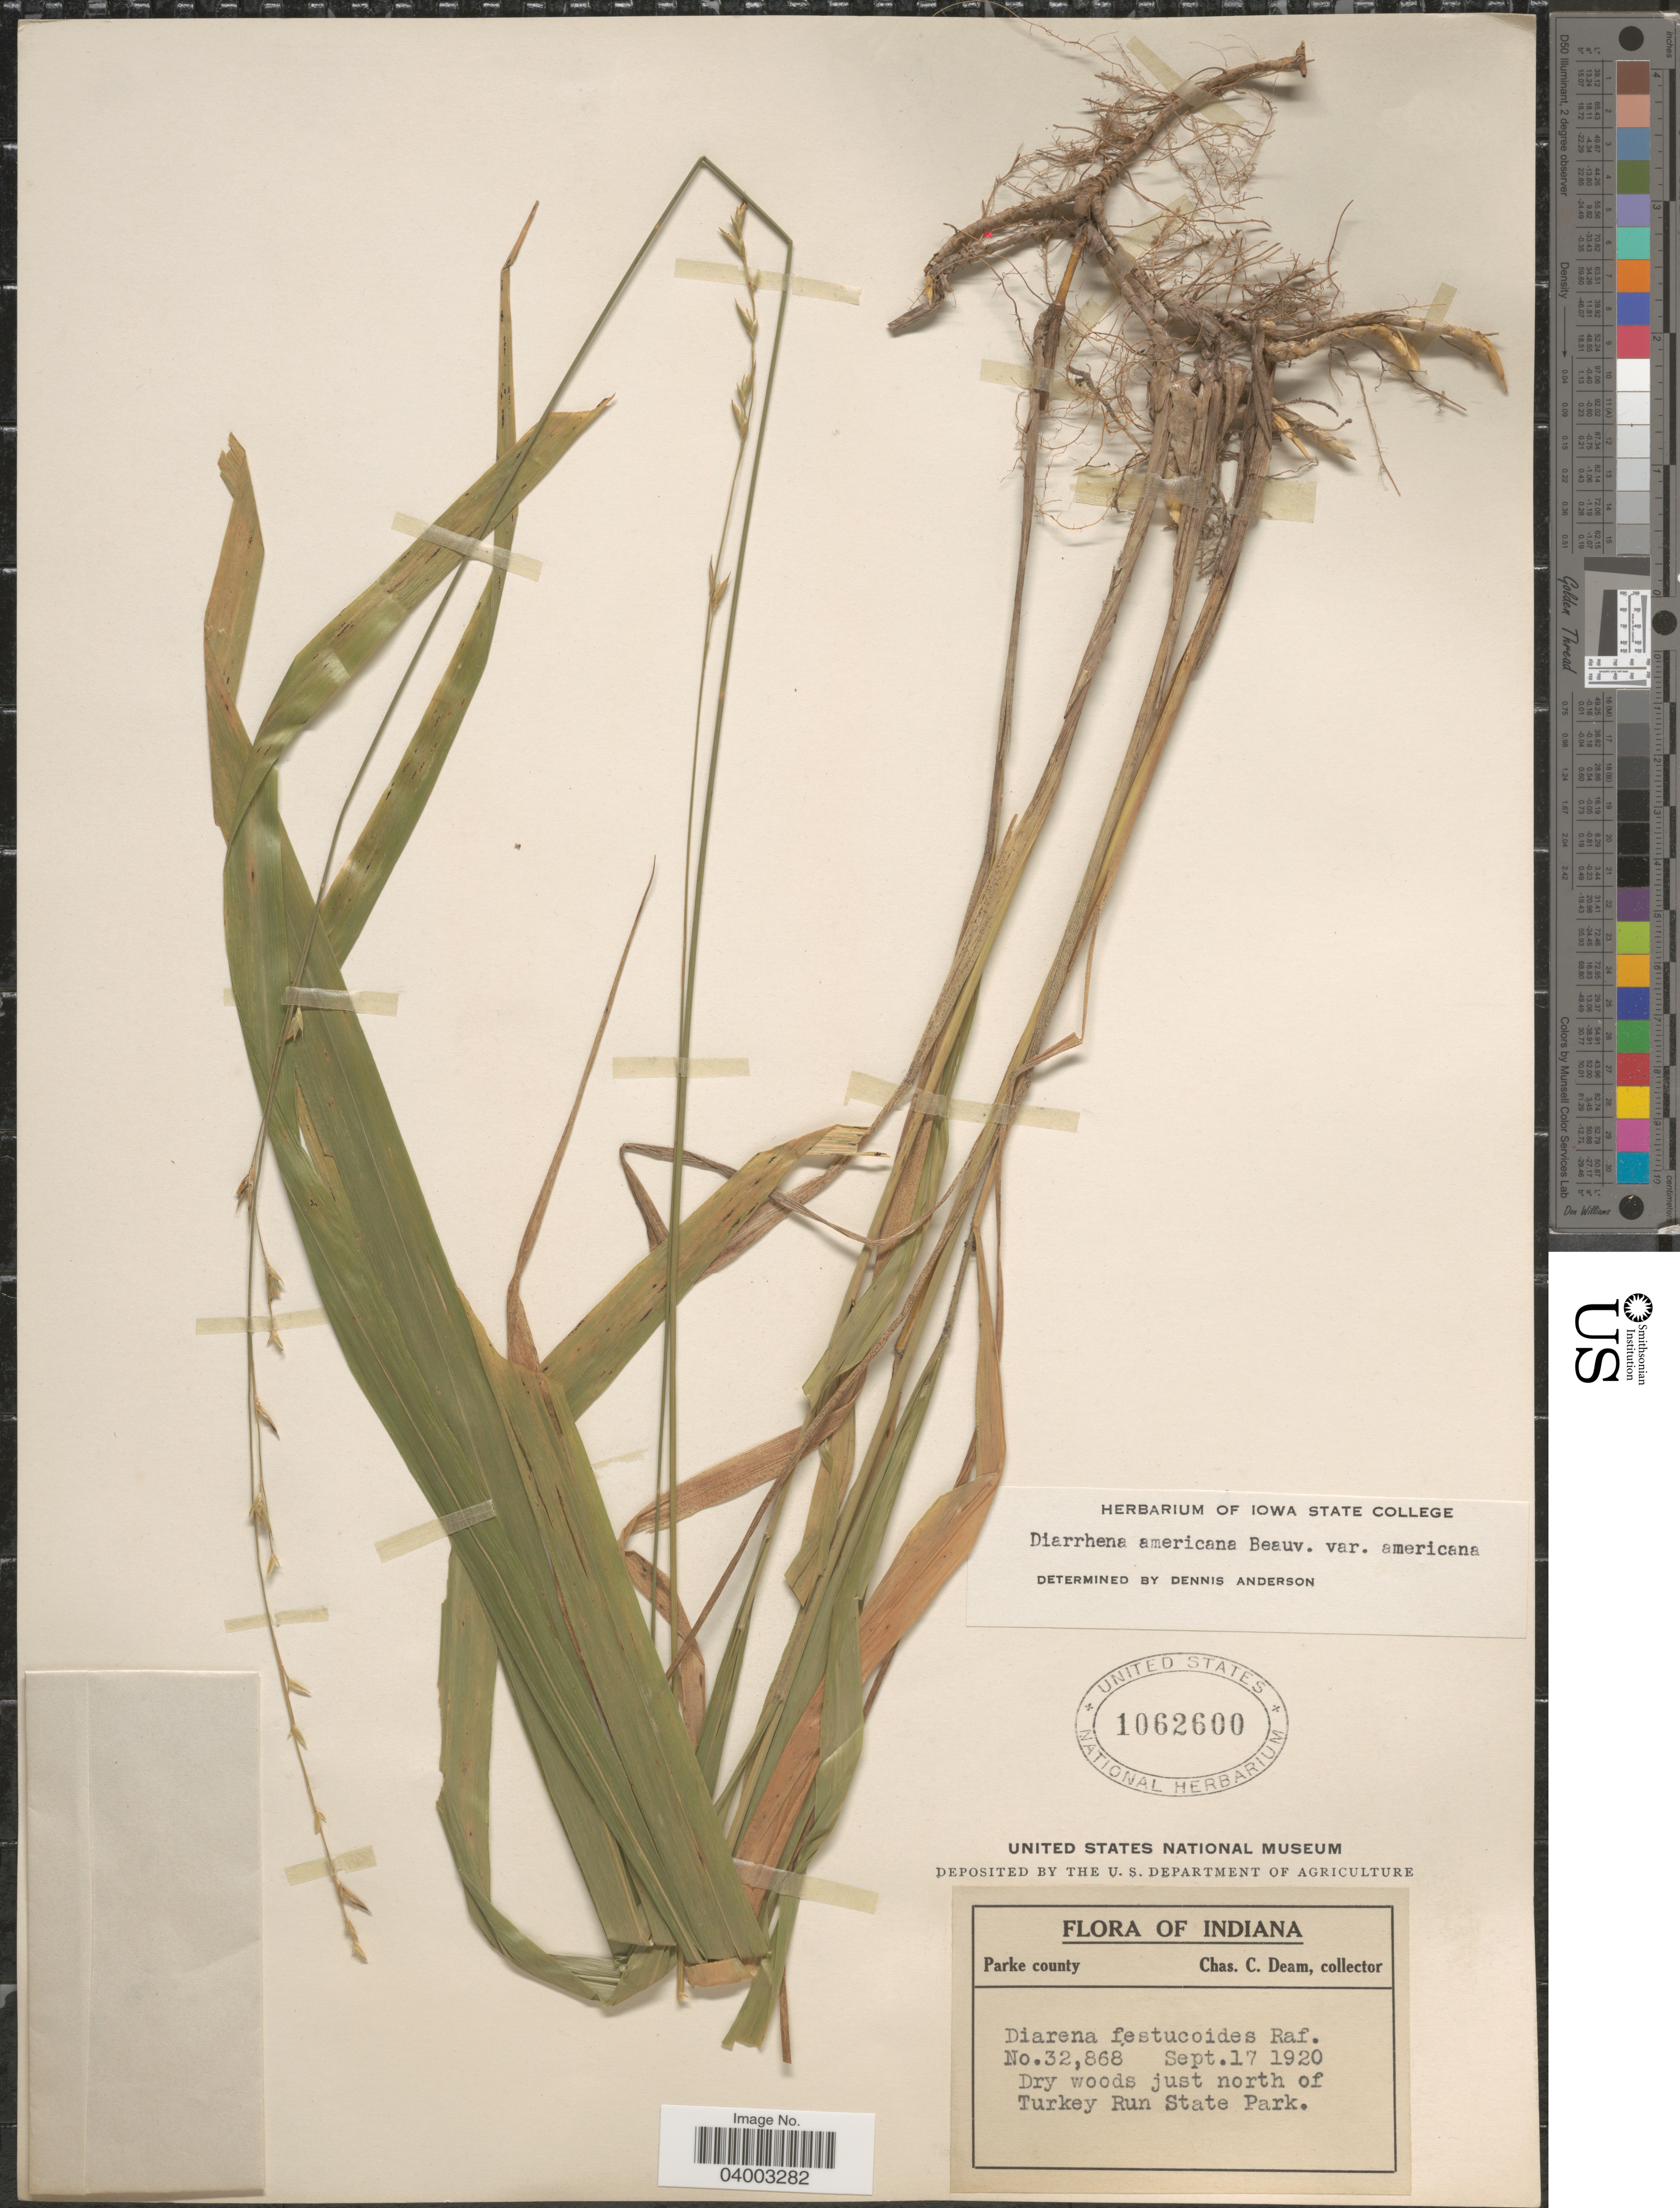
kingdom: Plantae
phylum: Tracheophyta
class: Liliopsida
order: Poales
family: Poaceae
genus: Diarrhena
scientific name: Diarrhena americana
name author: P. Beauv.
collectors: C. C. Deam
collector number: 32868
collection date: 1920-09-17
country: United States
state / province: Indiana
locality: Parke County. Dry woods just north of Turkey Run State Park.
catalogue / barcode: US 1062600